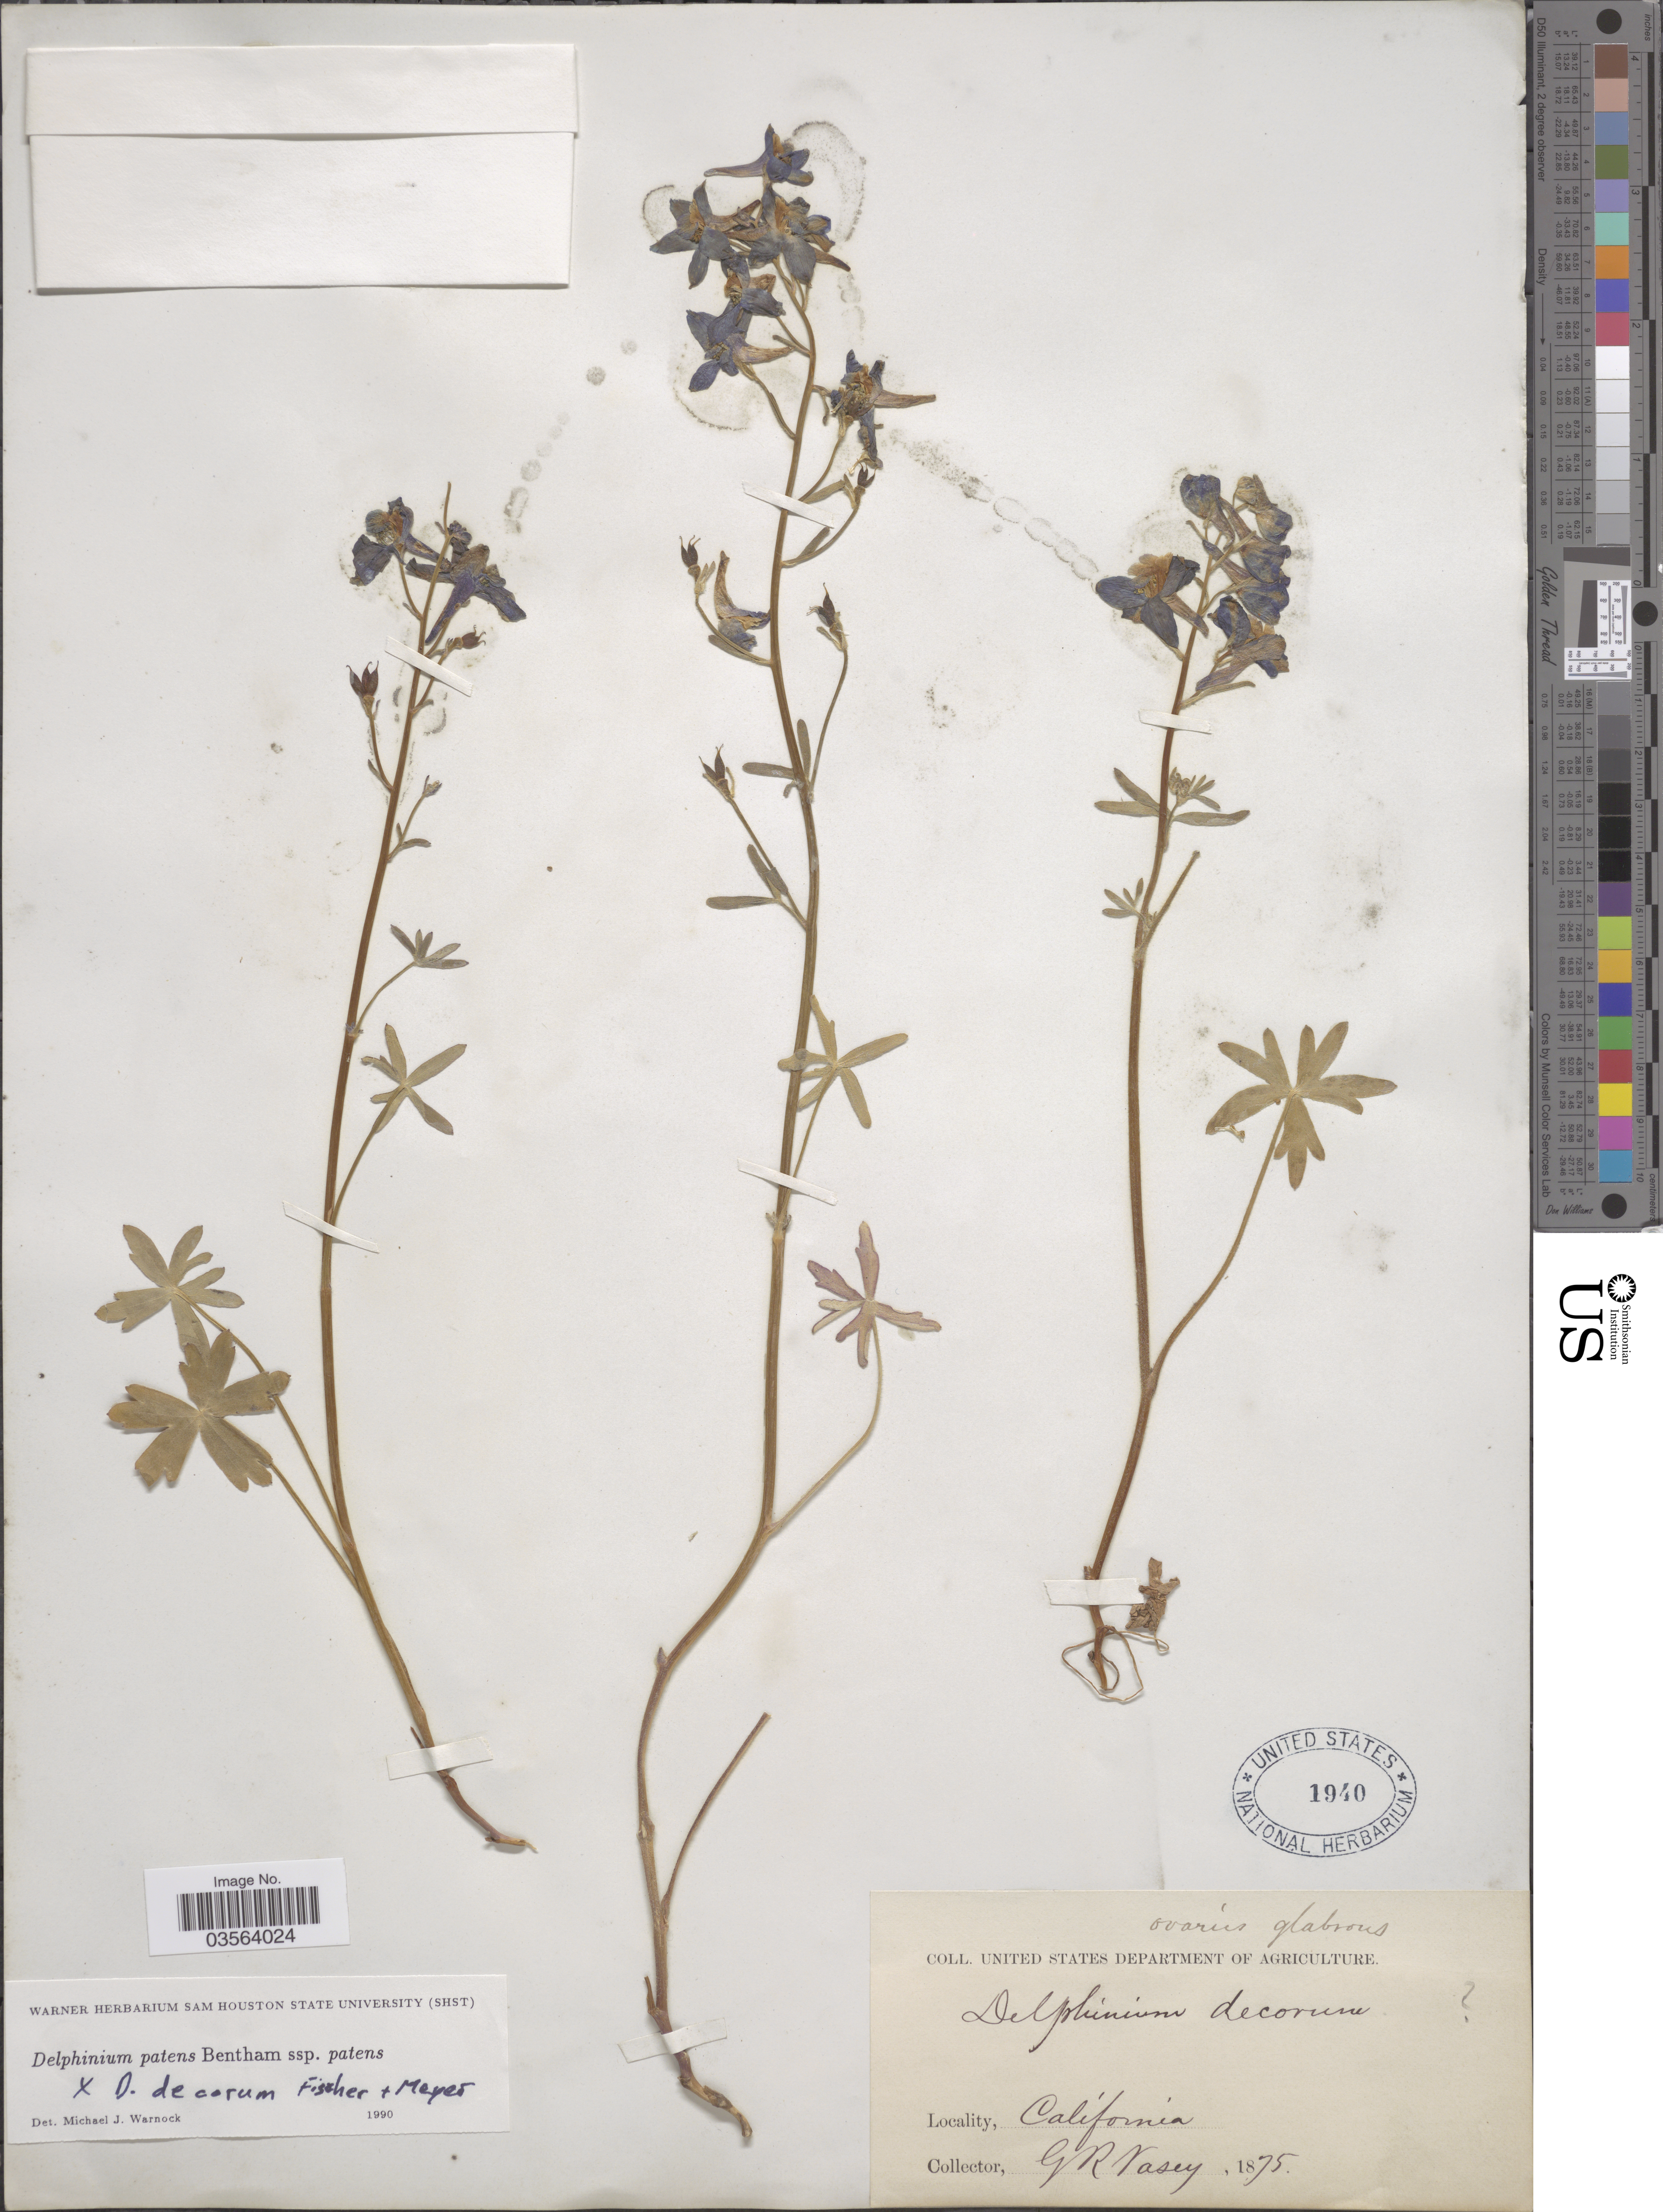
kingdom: Plantae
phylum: Tracheophyta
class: Magnoliopsida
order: Ranunculales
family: Ranunculaceae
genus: Delphinium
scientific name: Delphinium patens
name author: Benth.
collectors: G. R. Vasey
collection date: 1875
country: United States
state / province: California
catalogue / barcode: US 1940